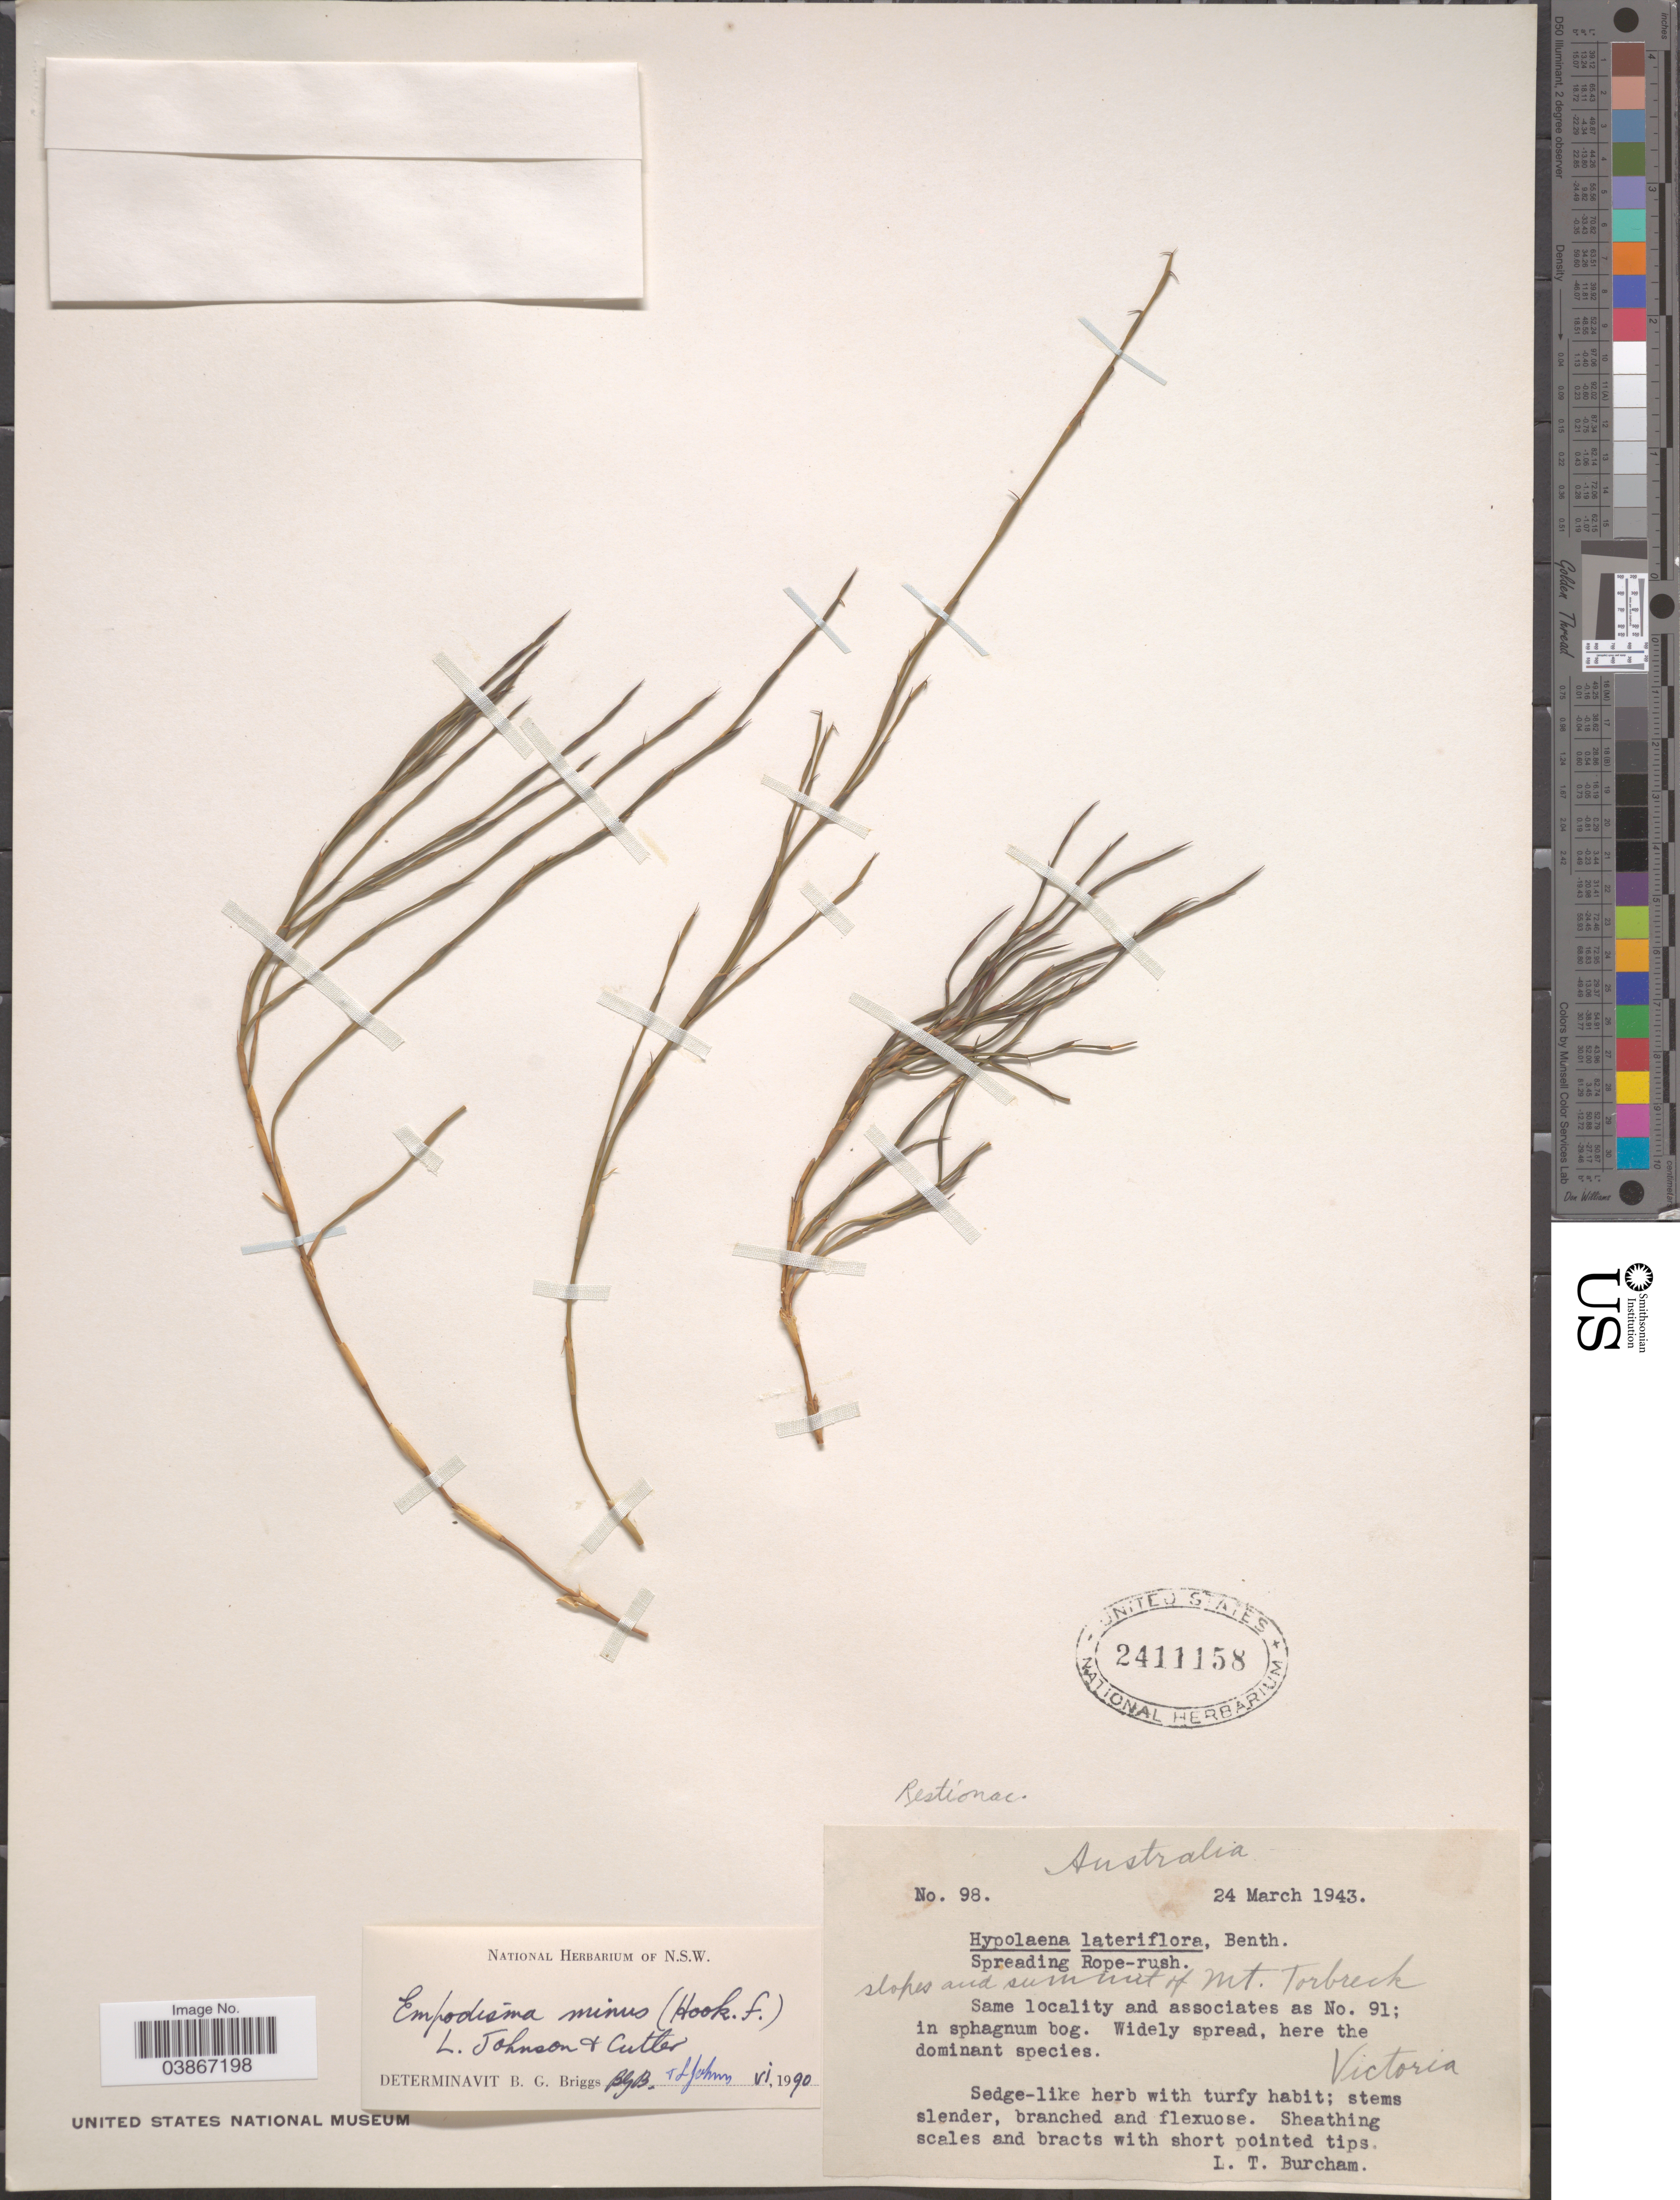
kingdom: Plantae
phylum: Tracheophyta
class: Liliopsida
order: Poales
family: Restionaceae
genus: Empodisma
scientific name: Empodisma minus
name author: (Hook. f.) L.A.S. Johnson & D.F. Cutler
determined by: Briggs, Barbara G.; Johnson, L.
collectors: L. Burcham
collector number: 98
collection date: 1943-03-24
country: Australia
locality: Slopes and summit of Mt. Torbreck. Victoria.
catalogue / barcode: US 2411158